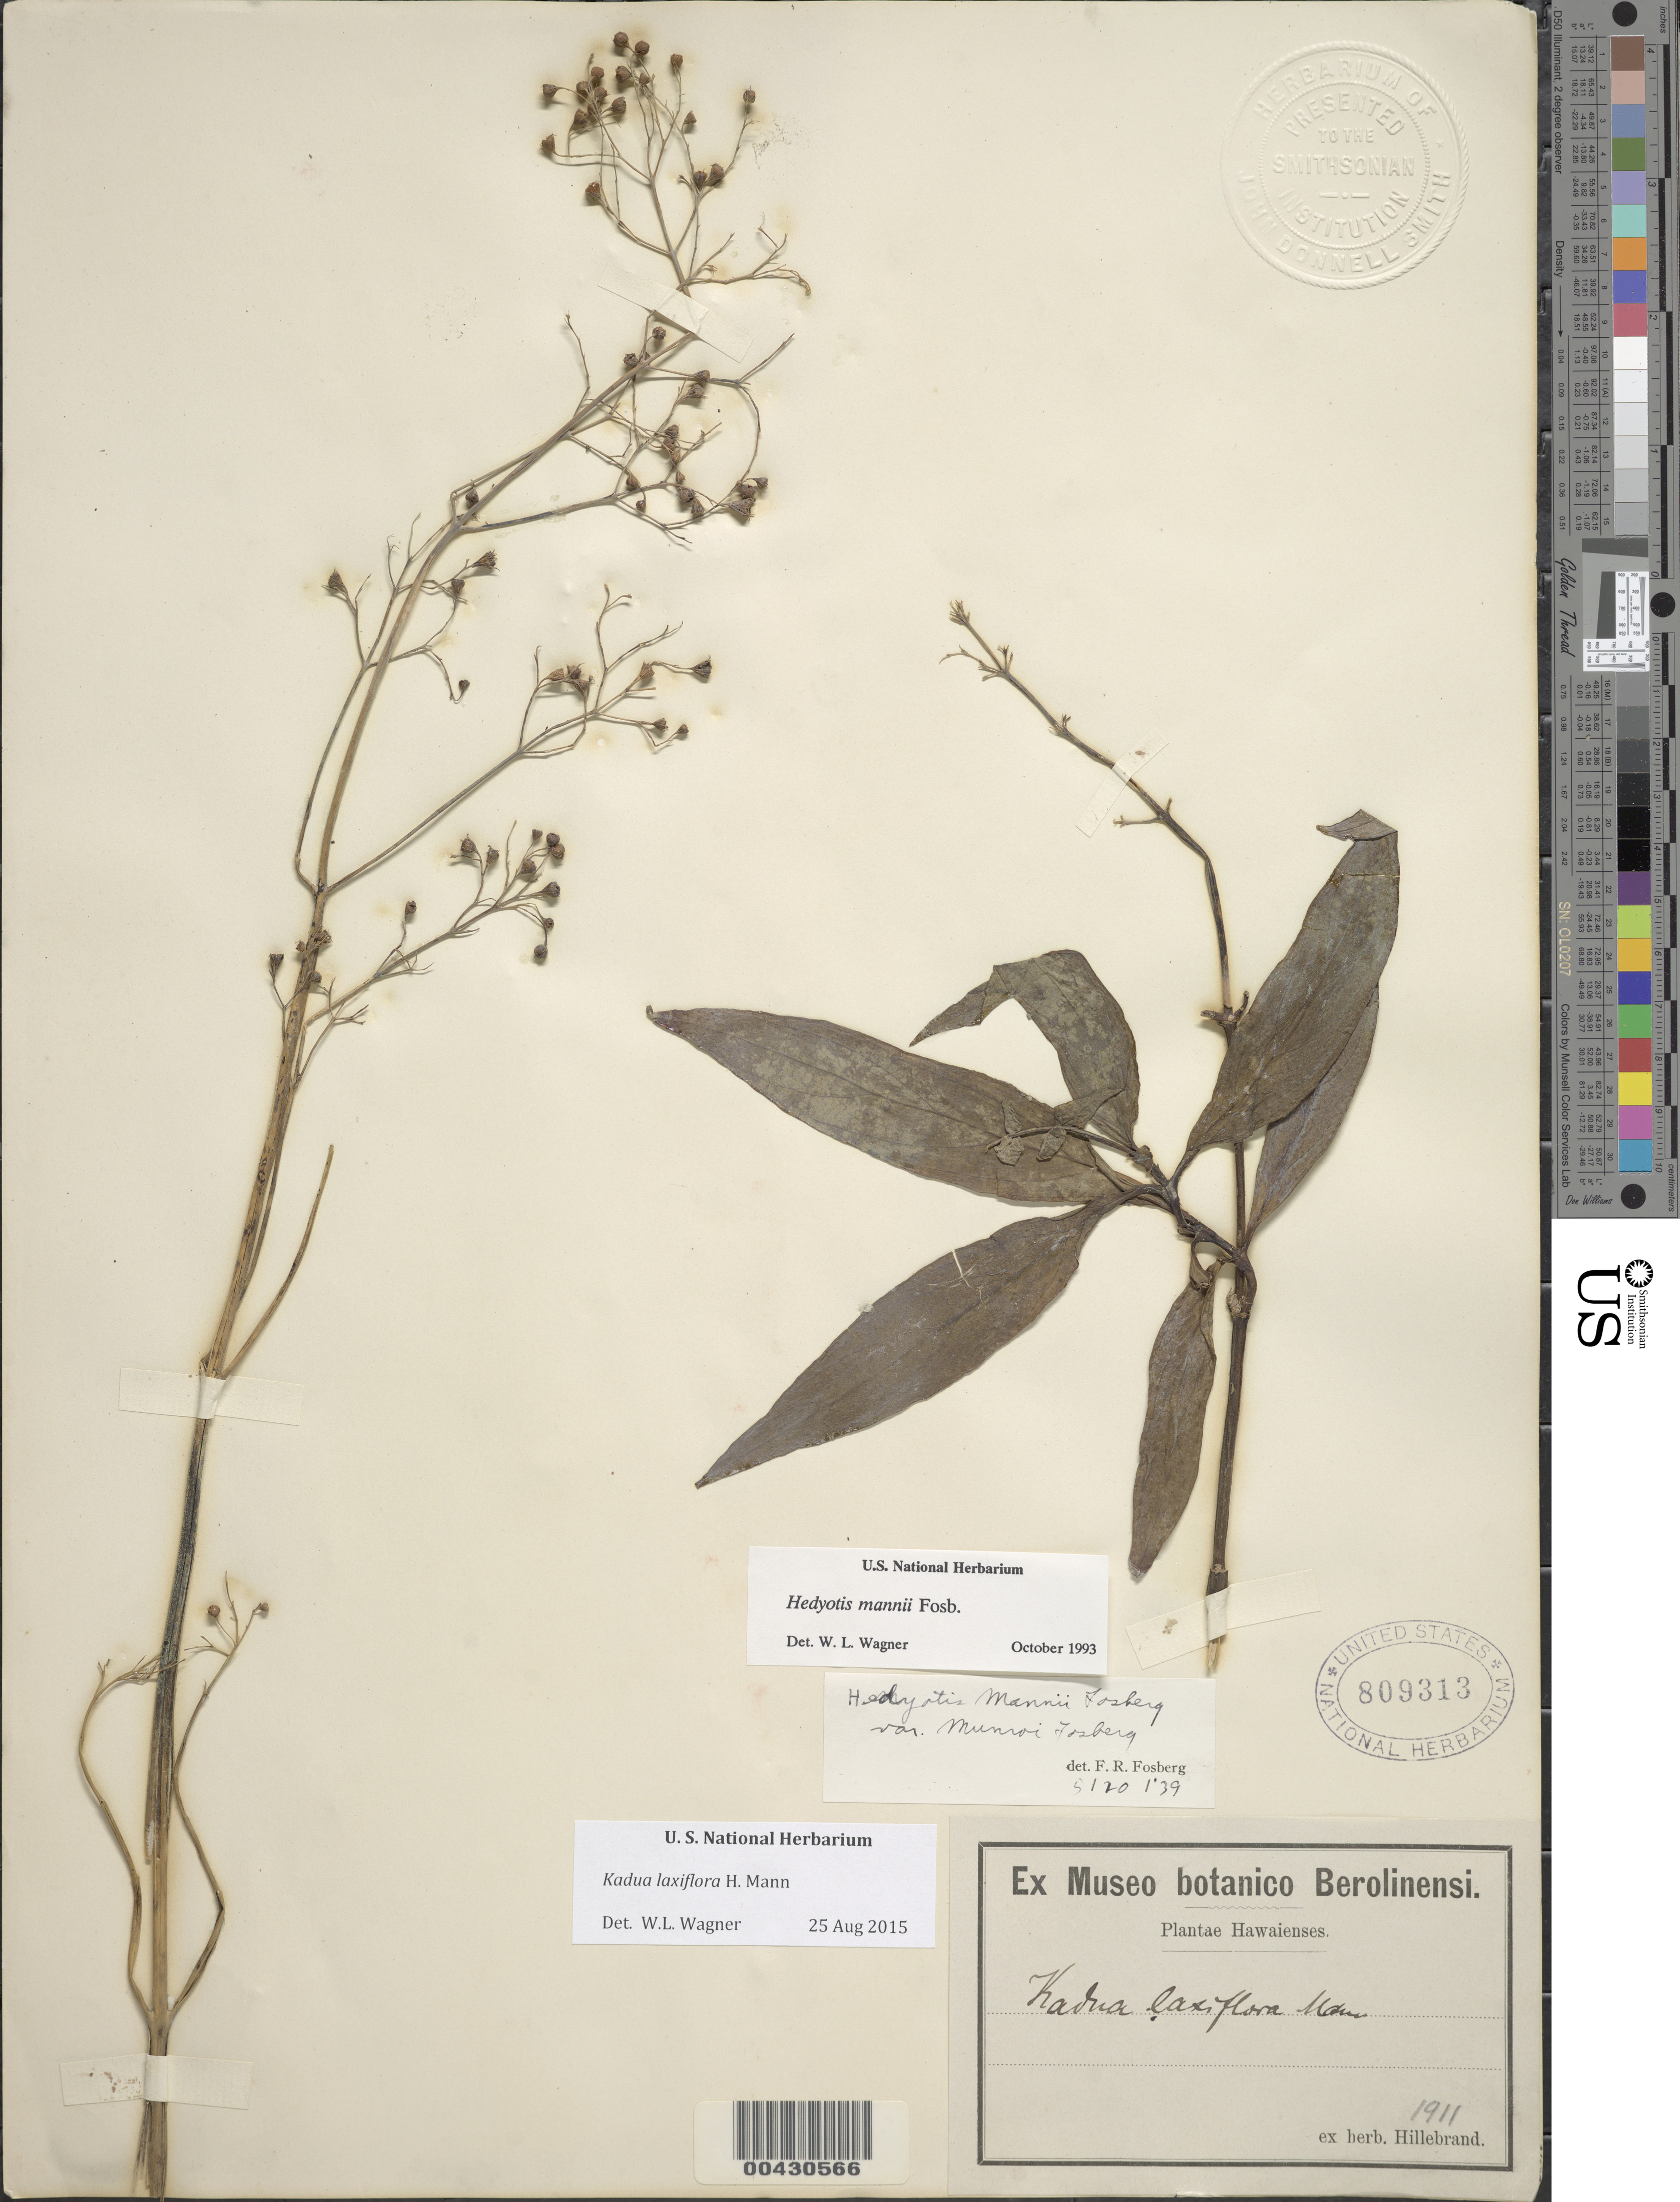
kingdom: Plantae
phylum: Tracheophyta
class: Magnoliopsida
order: Gentianales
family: Rubiaceae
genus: Kadua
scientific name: Kadua laxiflora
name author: H. Mann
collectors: W. Hillebrand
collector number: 1911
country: United States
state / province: Hawaii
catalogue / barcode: US 809313